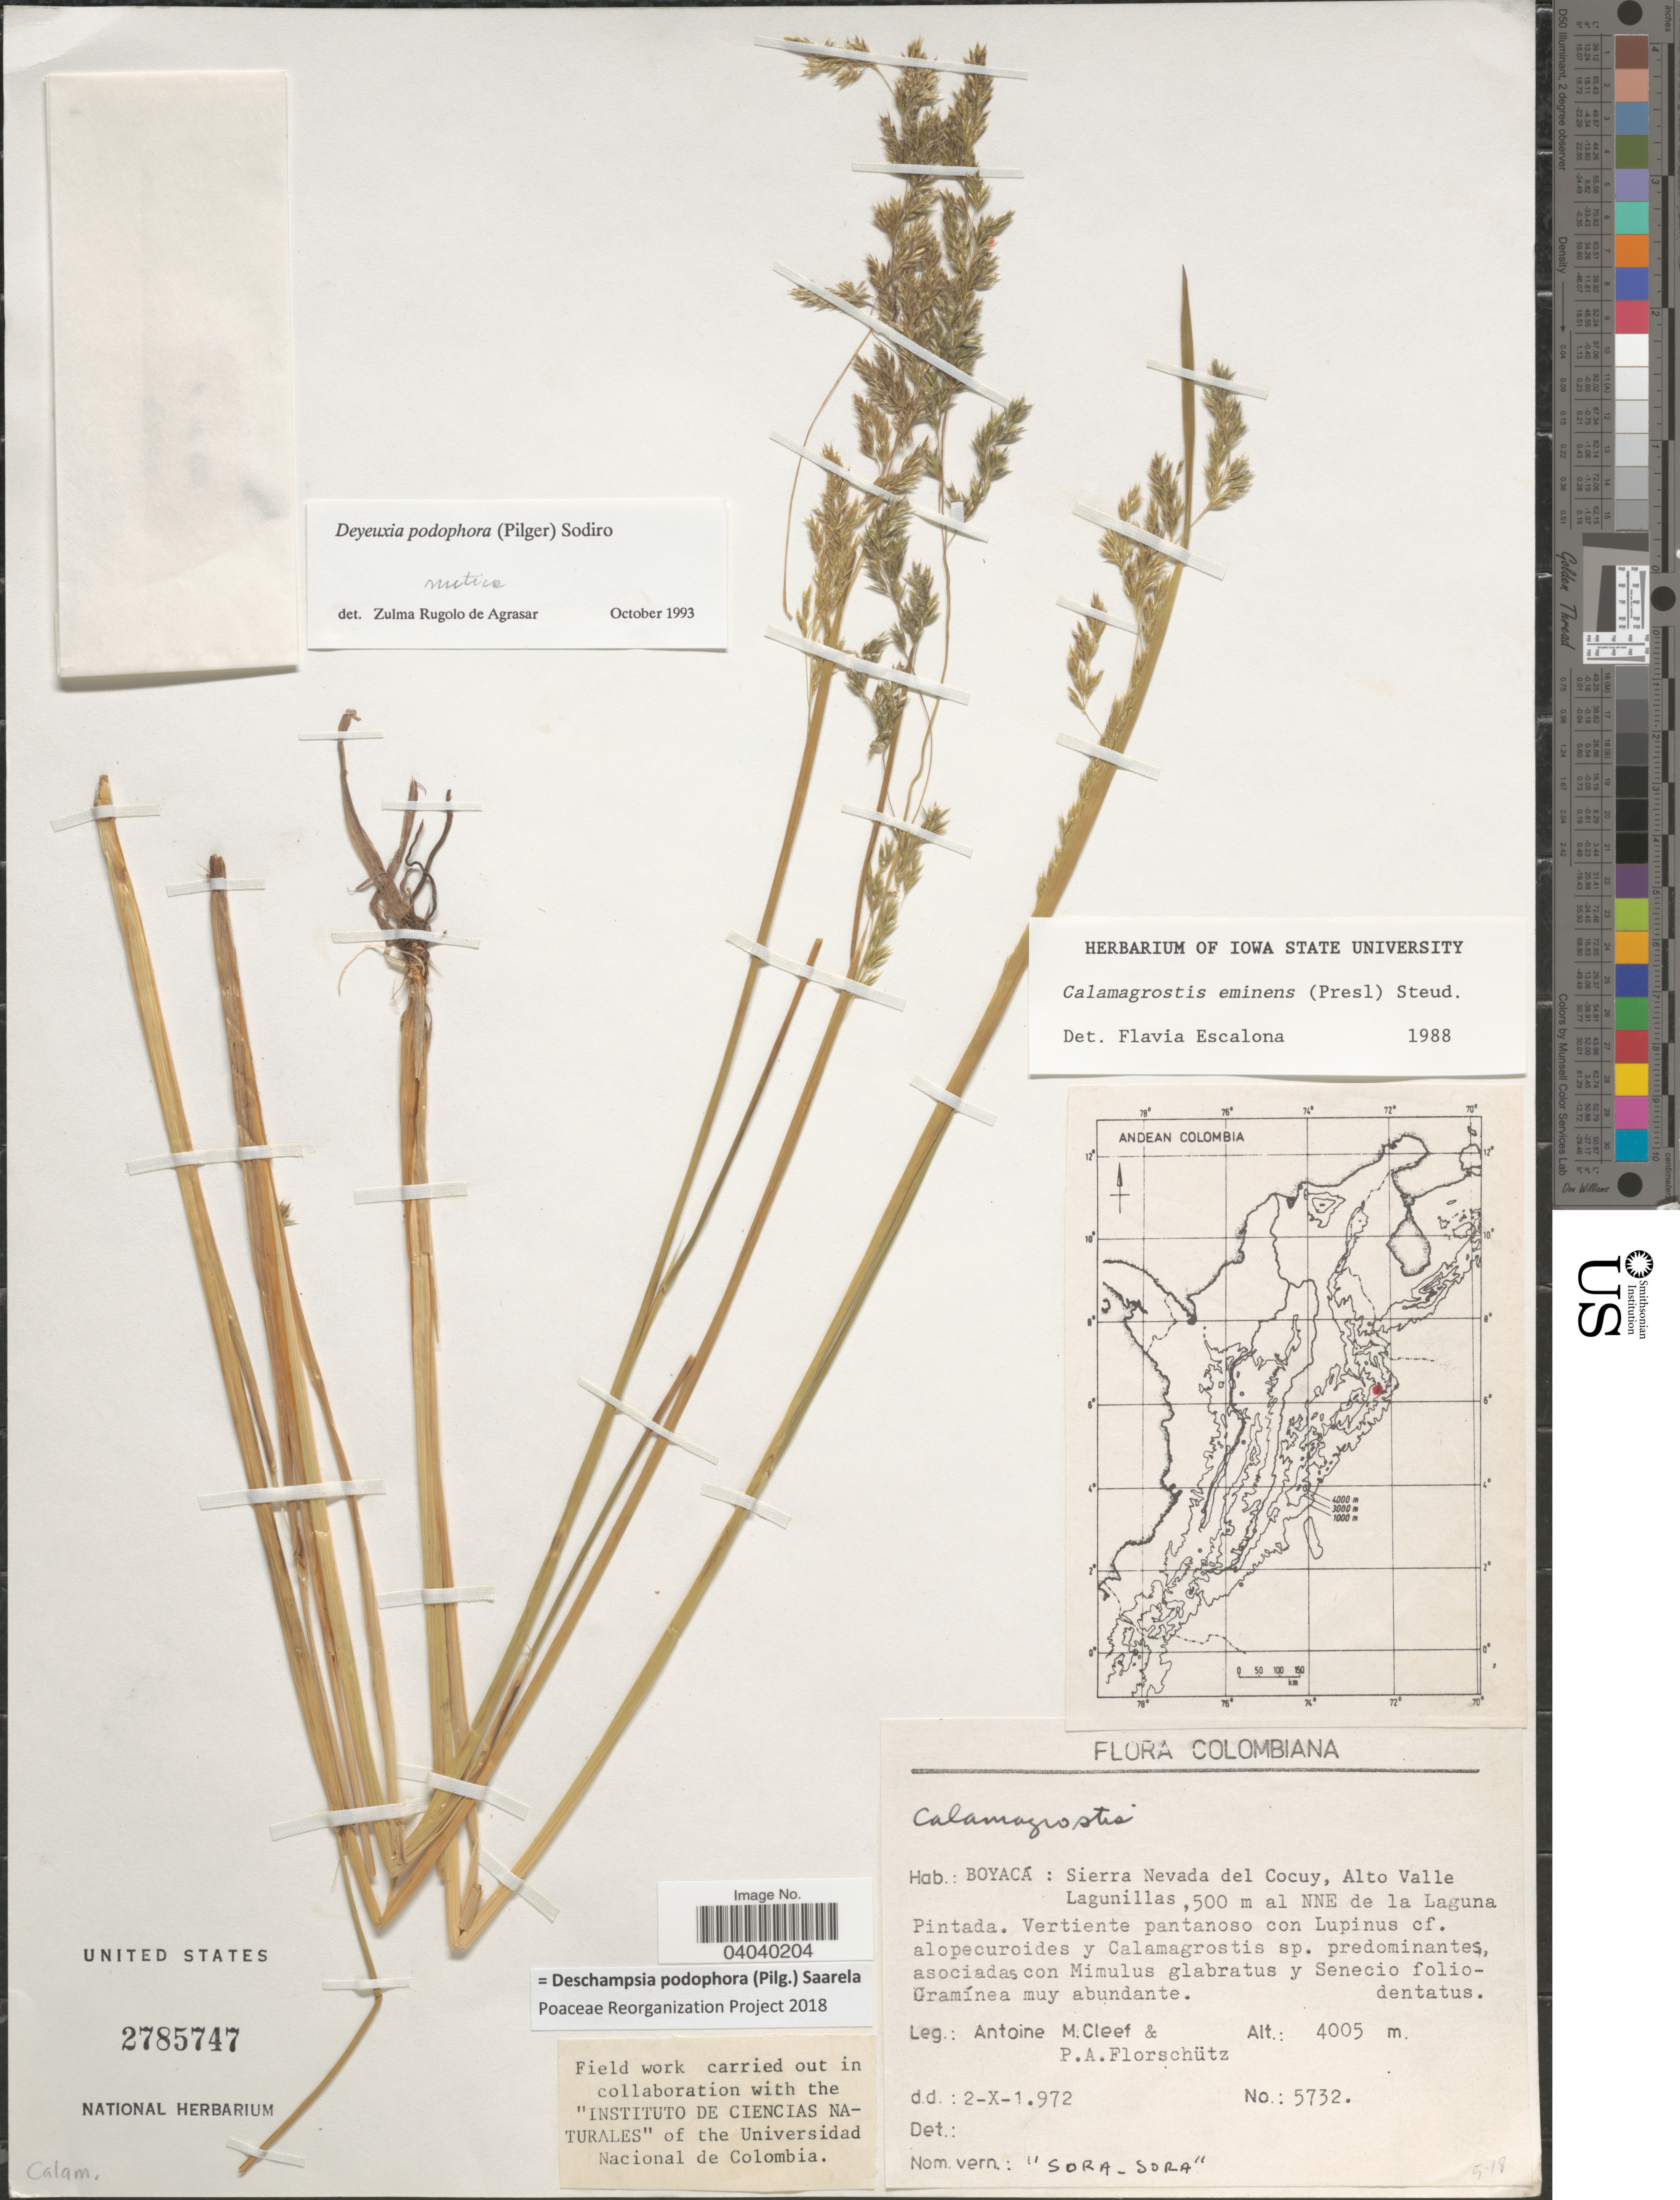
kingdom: Plantae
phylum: Tracheophyta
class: Liliopsida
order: Poales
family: Poaceae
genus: Deschampsia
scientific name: Deschampsia podophora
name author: (Pilg.) Saarela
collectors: A. M. Cleef & P. Florschütz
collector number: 5732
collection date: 1972-10-02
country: Colombia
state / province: Boyacá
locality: Andean Colombia. Sierra Nevada del Cocuy, Alto Valle Lagunillas, 500 m al NNE de la Laguna Pintada.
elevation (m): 4005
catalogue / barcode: US 2785747